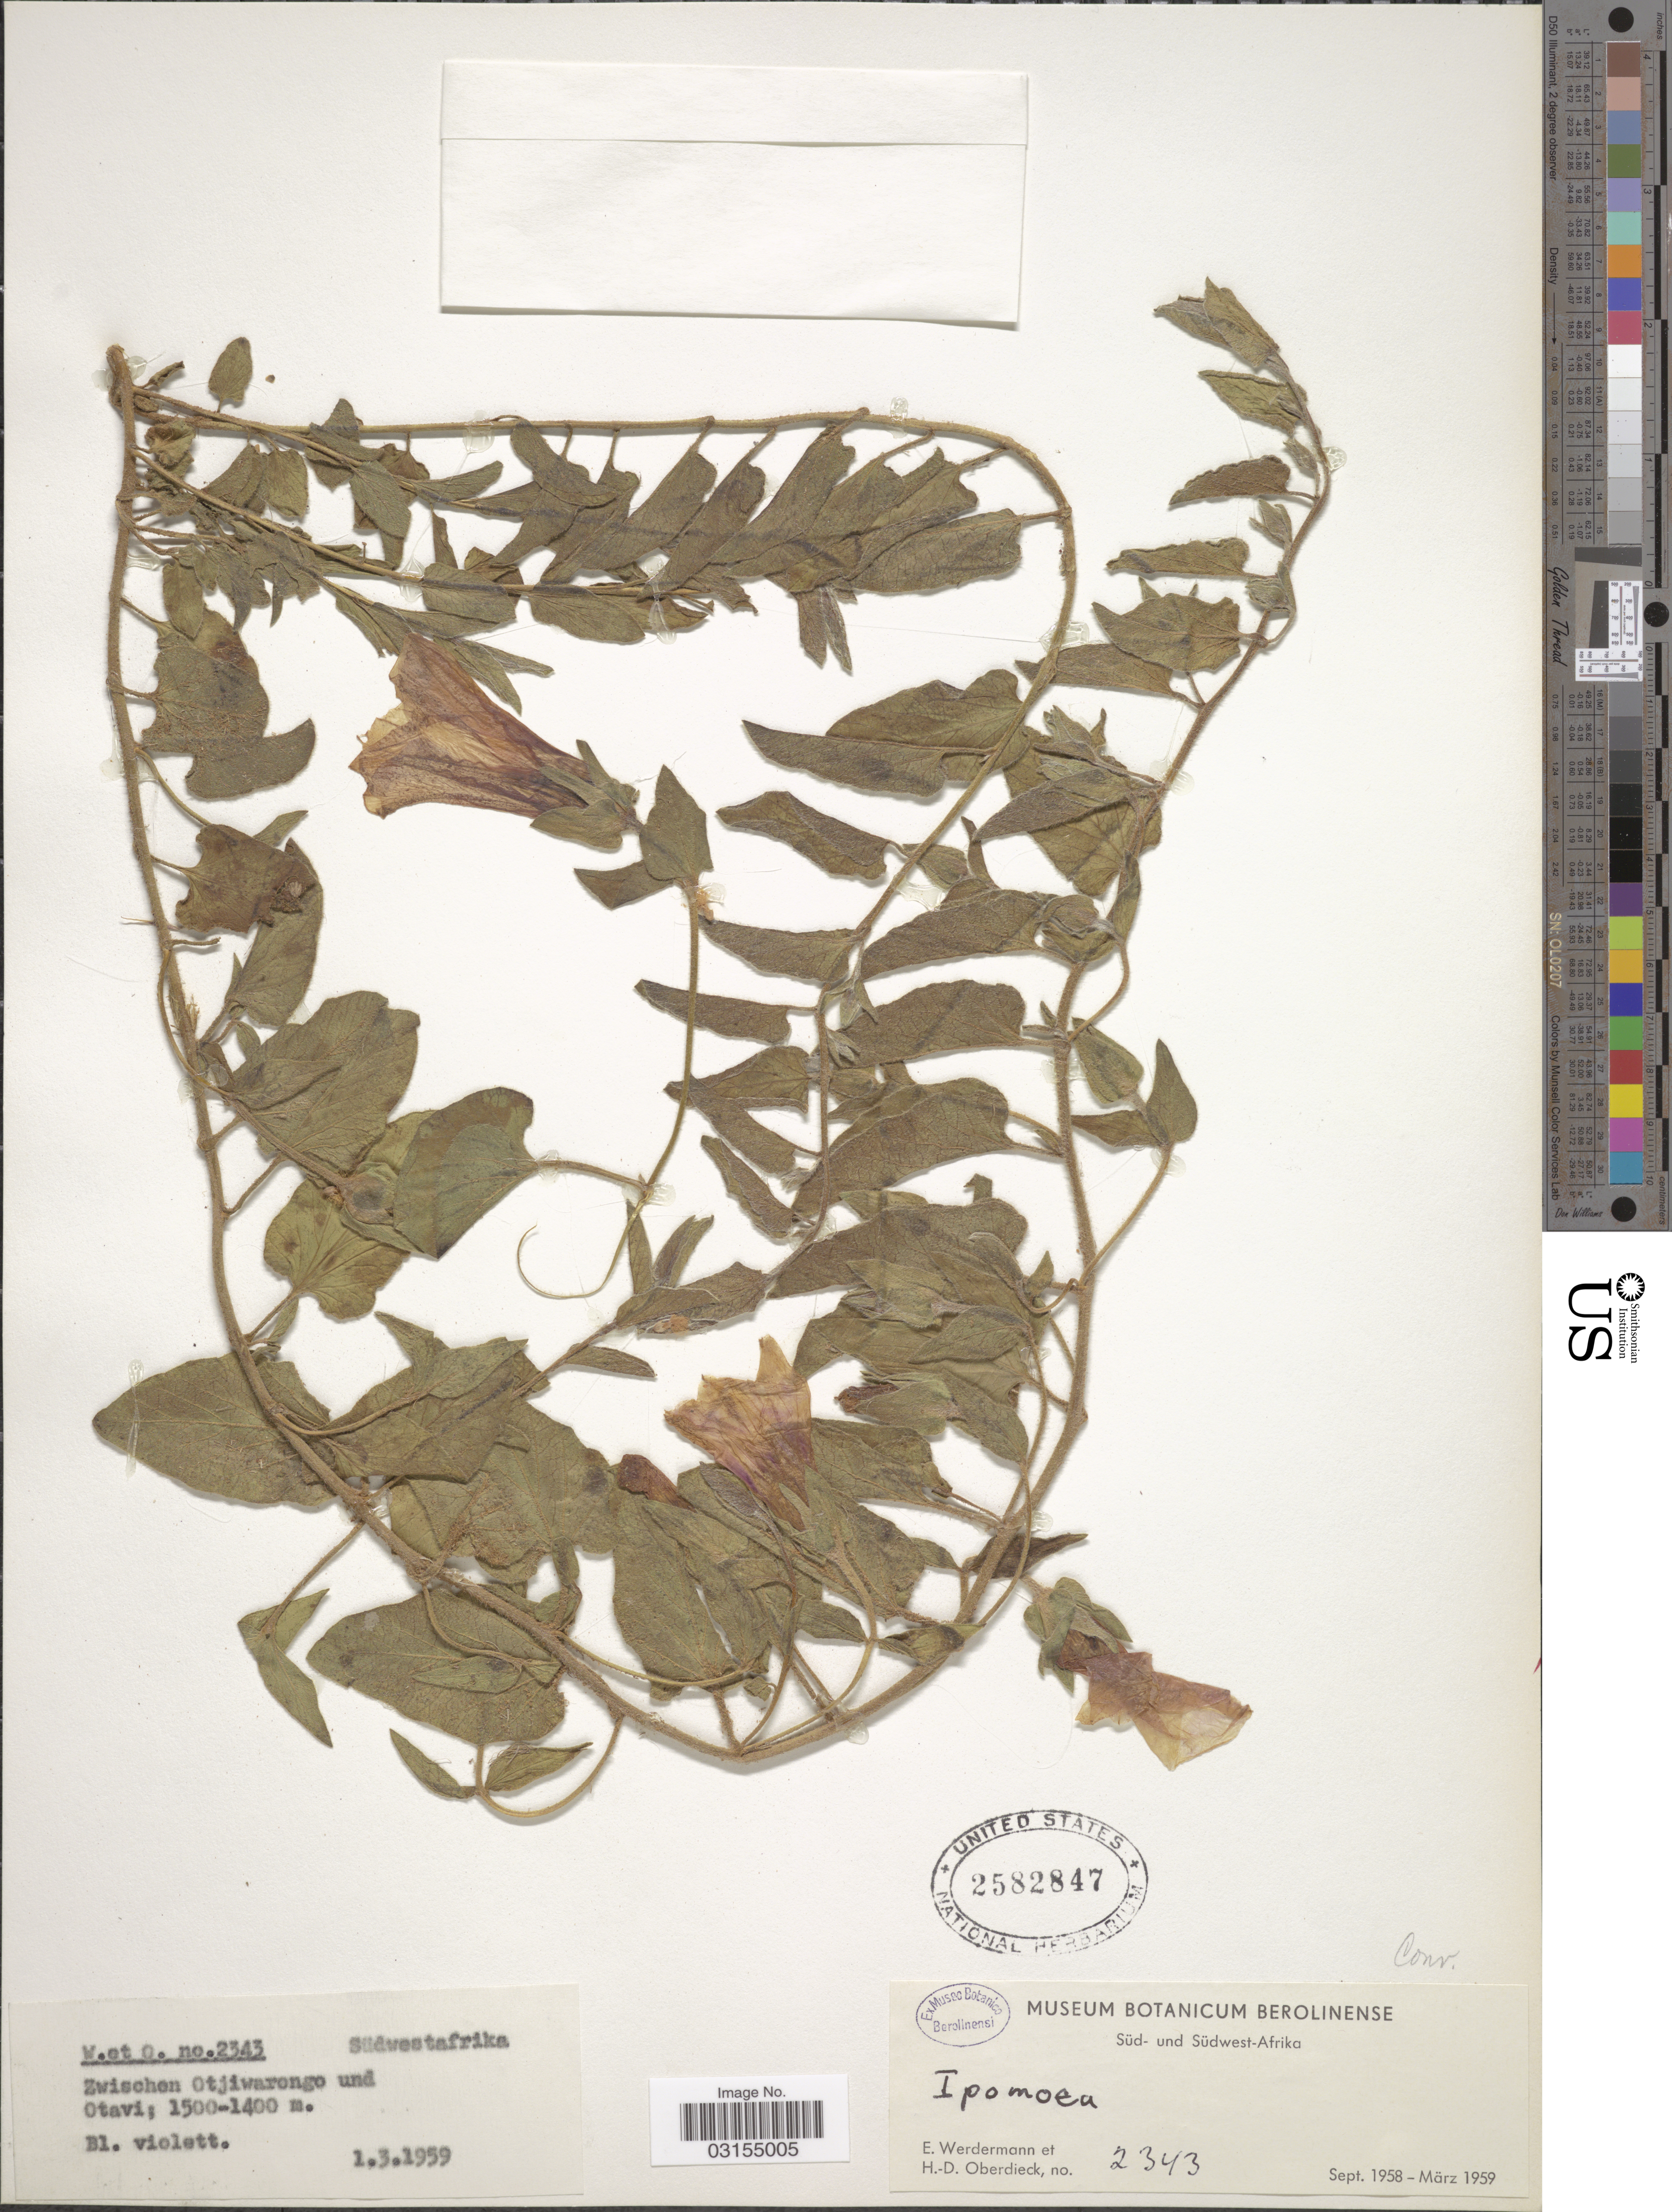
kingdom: Plantae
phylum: Tracheophyta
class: Magnoliopsida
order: Solanales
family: Convolvulaceae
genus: Ipomoea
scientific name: Ipomoea crassipes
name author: Hook.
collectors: E. Werdermann & H. Oberdieck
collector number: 2343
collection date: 1959-03-01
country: Namibia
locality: Südwestafrika. Zwischen Otjiwarongo und Otavi.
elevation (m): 1400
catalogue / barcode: US 2582847